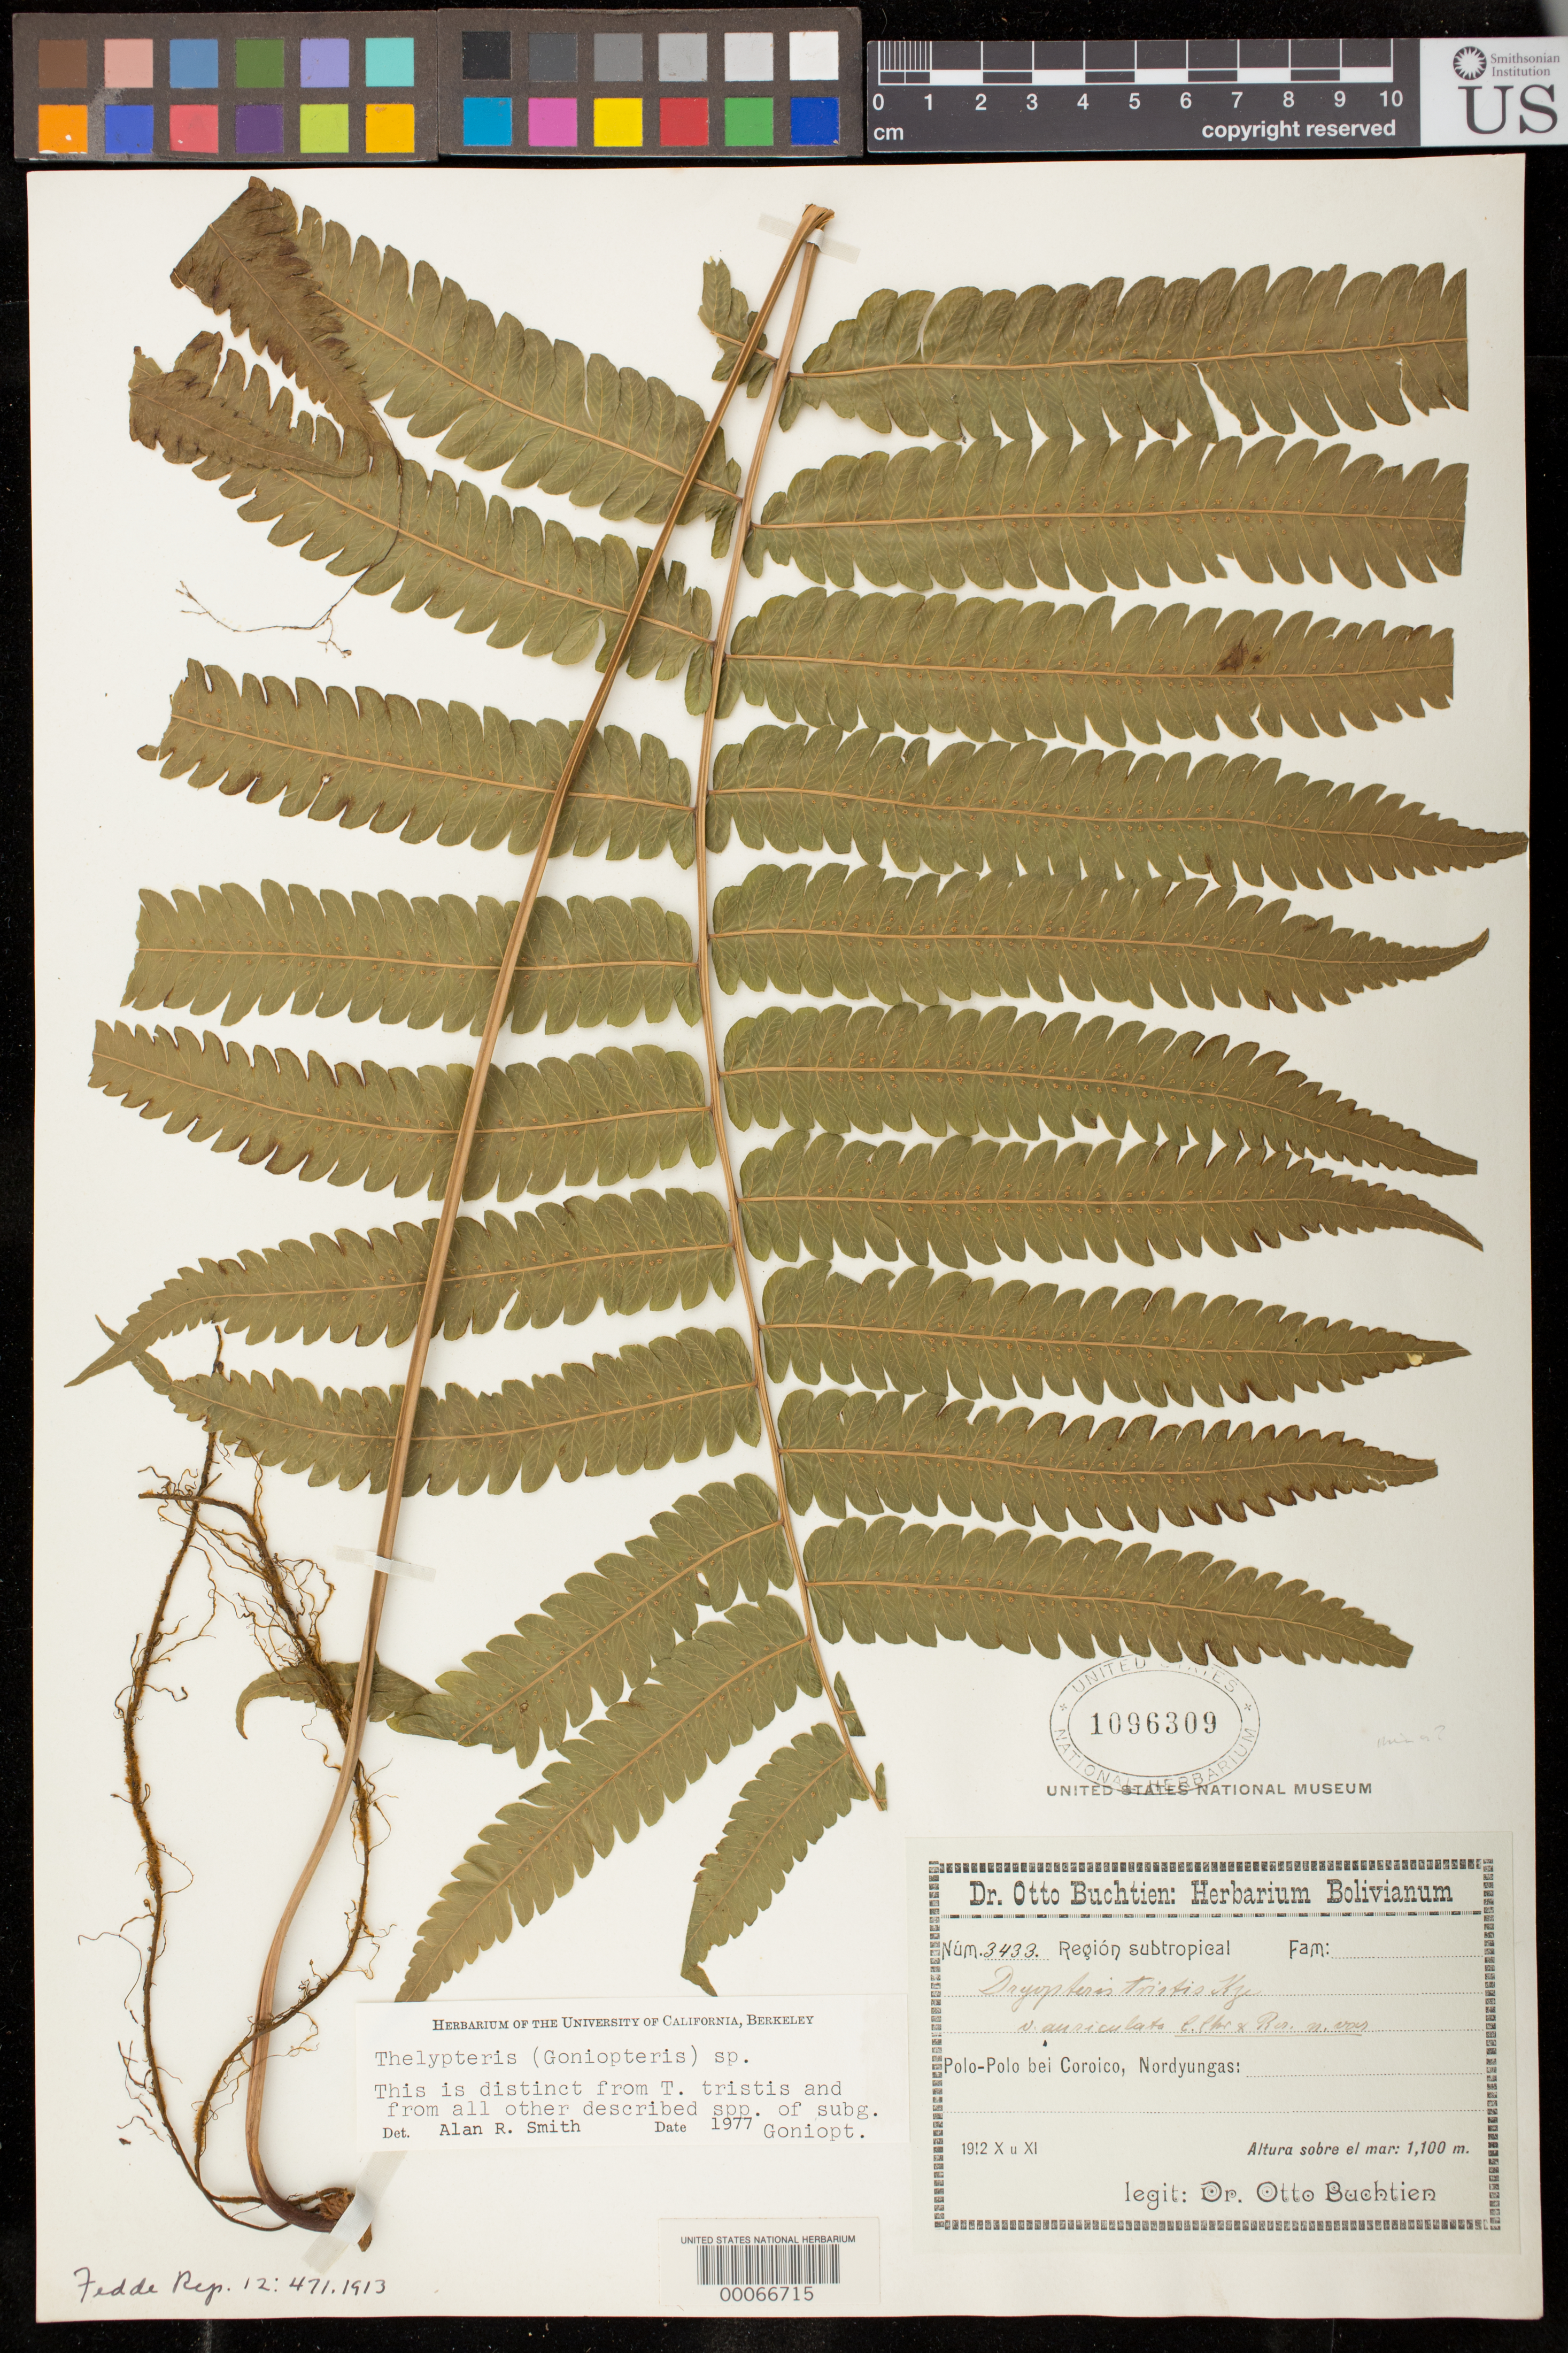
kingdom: Plantae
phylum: Tracheophyta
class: Polypodiopsida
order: Polypodiales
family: Dryopteridaceae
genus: Dryopteris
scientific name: Dryopteris tristis var. auriculata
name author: C. Chr. & Rosenst.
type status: Isotype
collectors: O. Buchtien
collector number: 3433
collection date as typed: Oct 1912 to -- Nov 1912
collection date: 1912-10/1912-11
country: Bolivia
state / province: La Paz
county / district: Nor Yungas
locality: Polo-Polo near Coroico.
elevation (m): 1100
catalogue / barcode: US 1096309